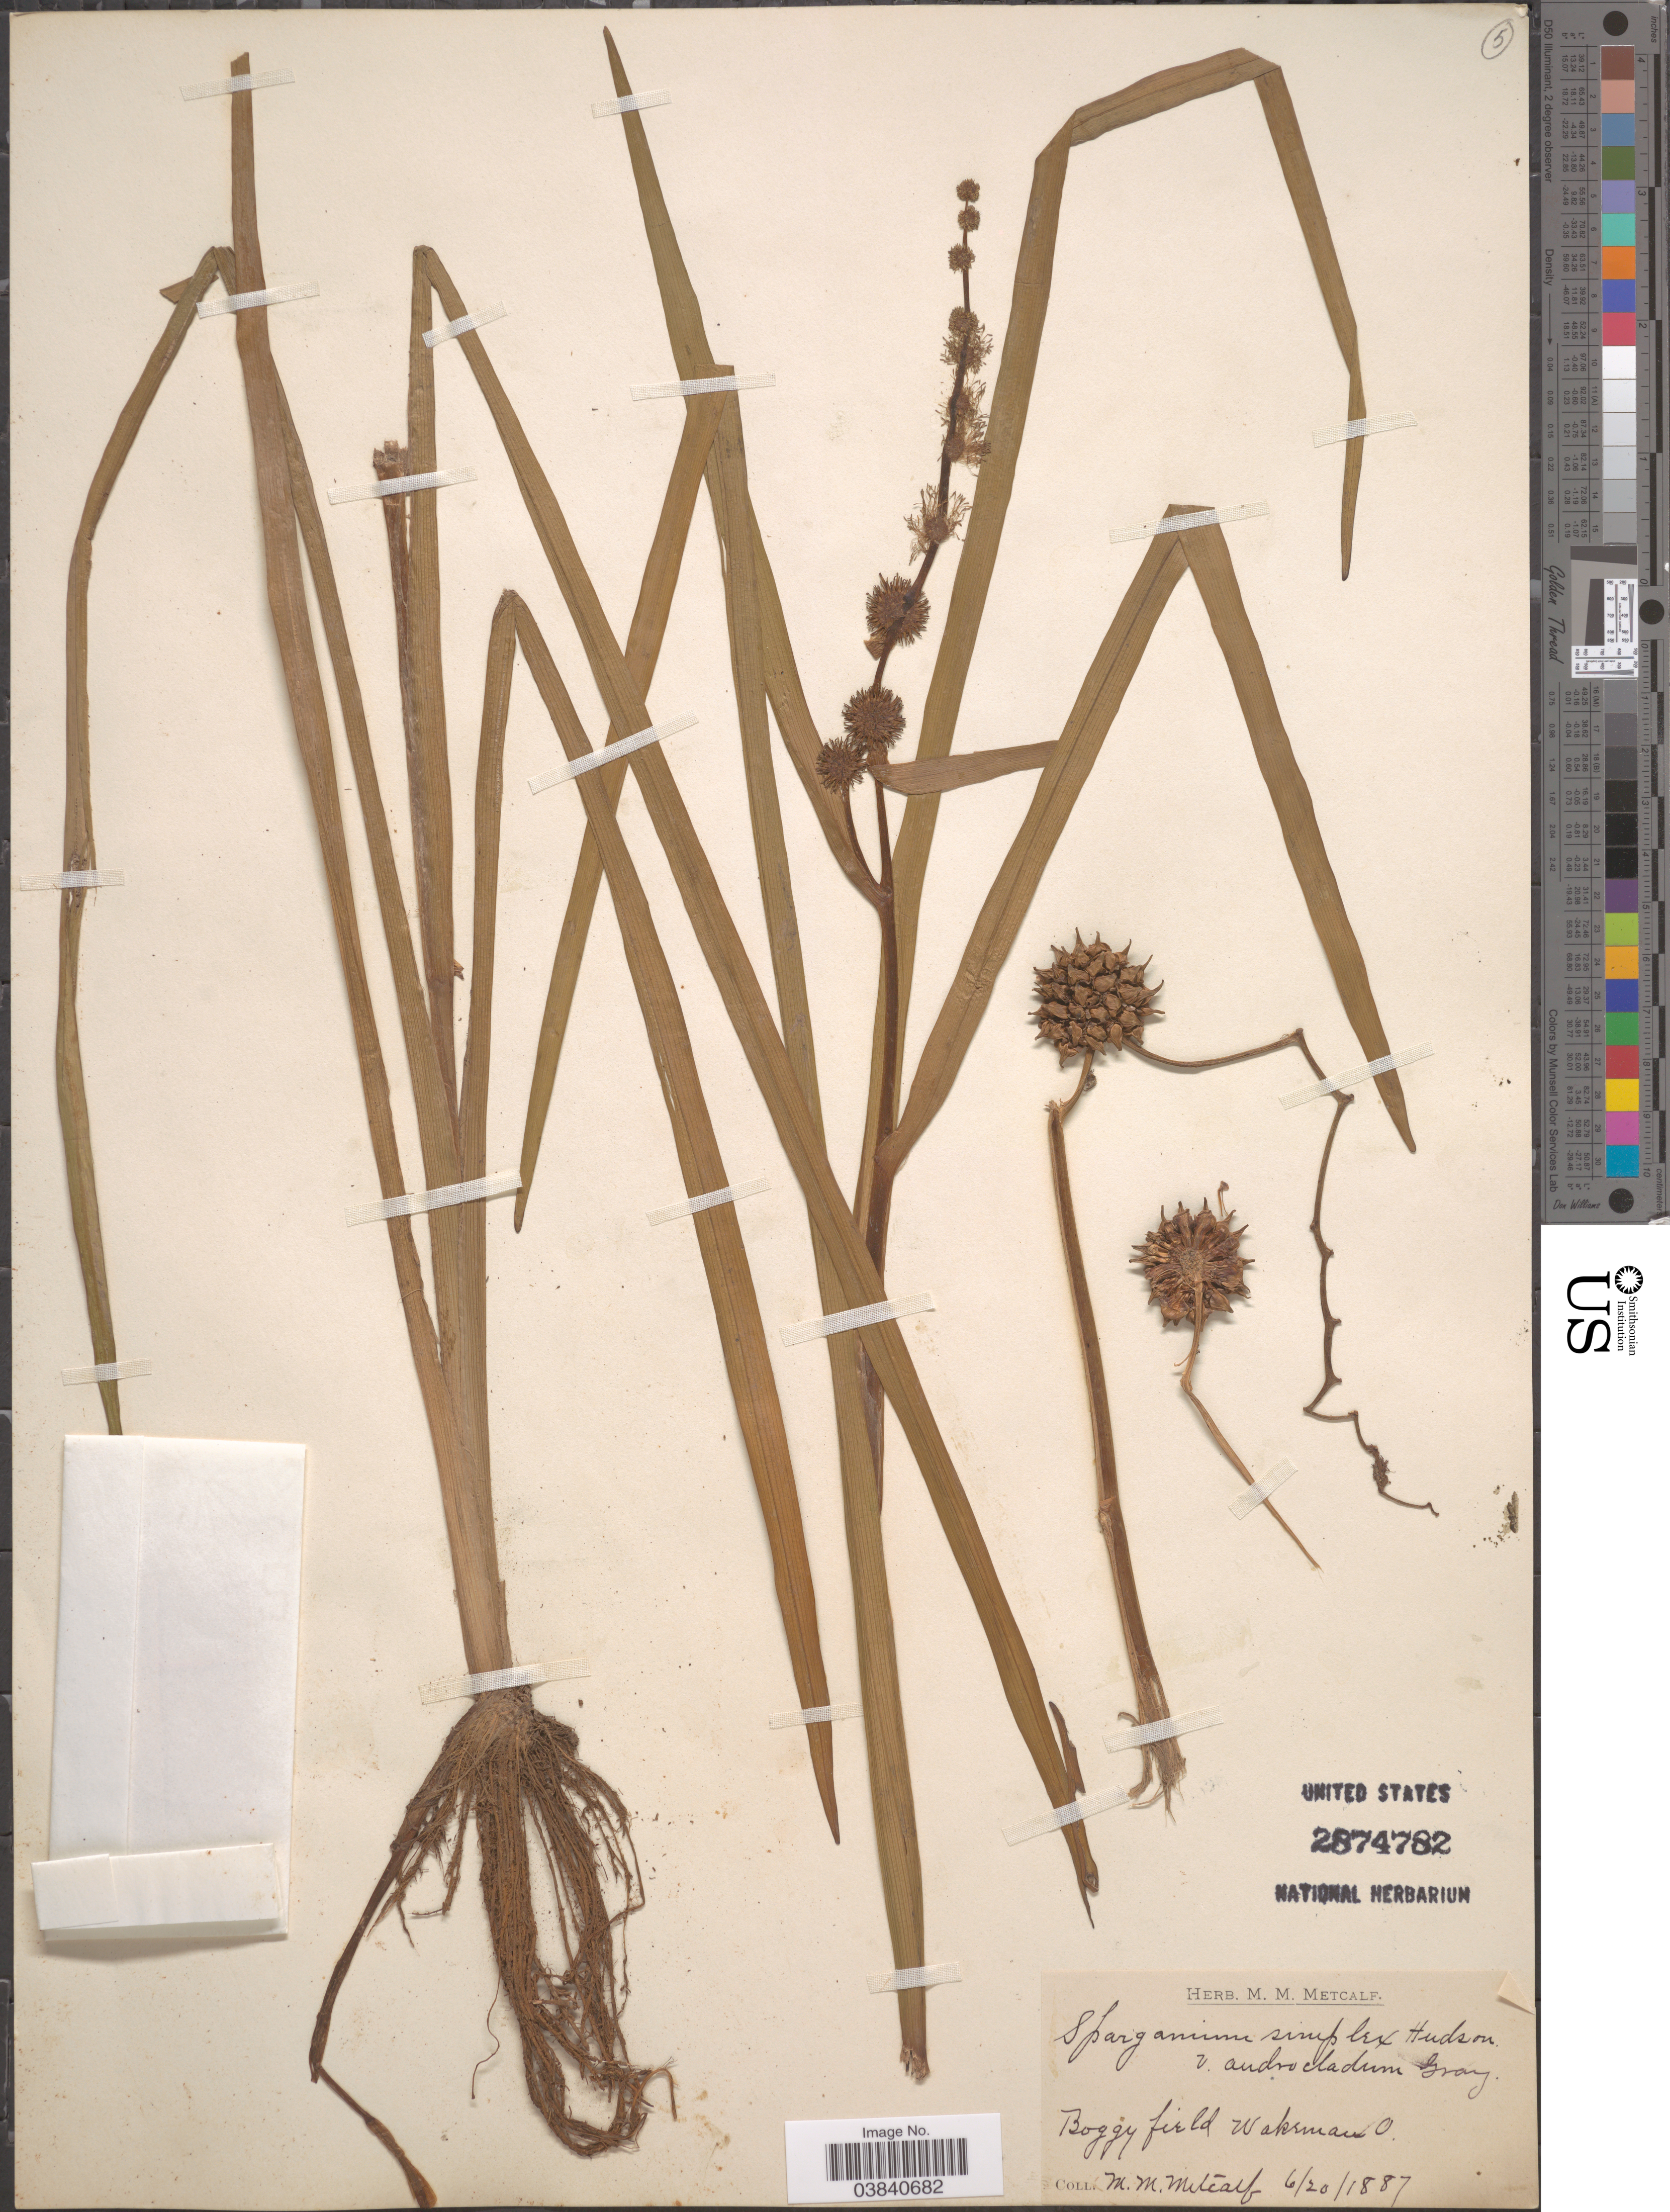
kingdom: Plantae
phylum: Tracheophyta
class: Liliopsida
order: Poales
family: Typhaceae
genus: Sparganium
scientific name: Sparganium simplex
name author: Huds.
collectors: M. Metcalf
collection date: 1887-06-20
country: United States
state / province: Ohio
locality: Boggy field Wakeman.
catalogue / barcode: US 2874782